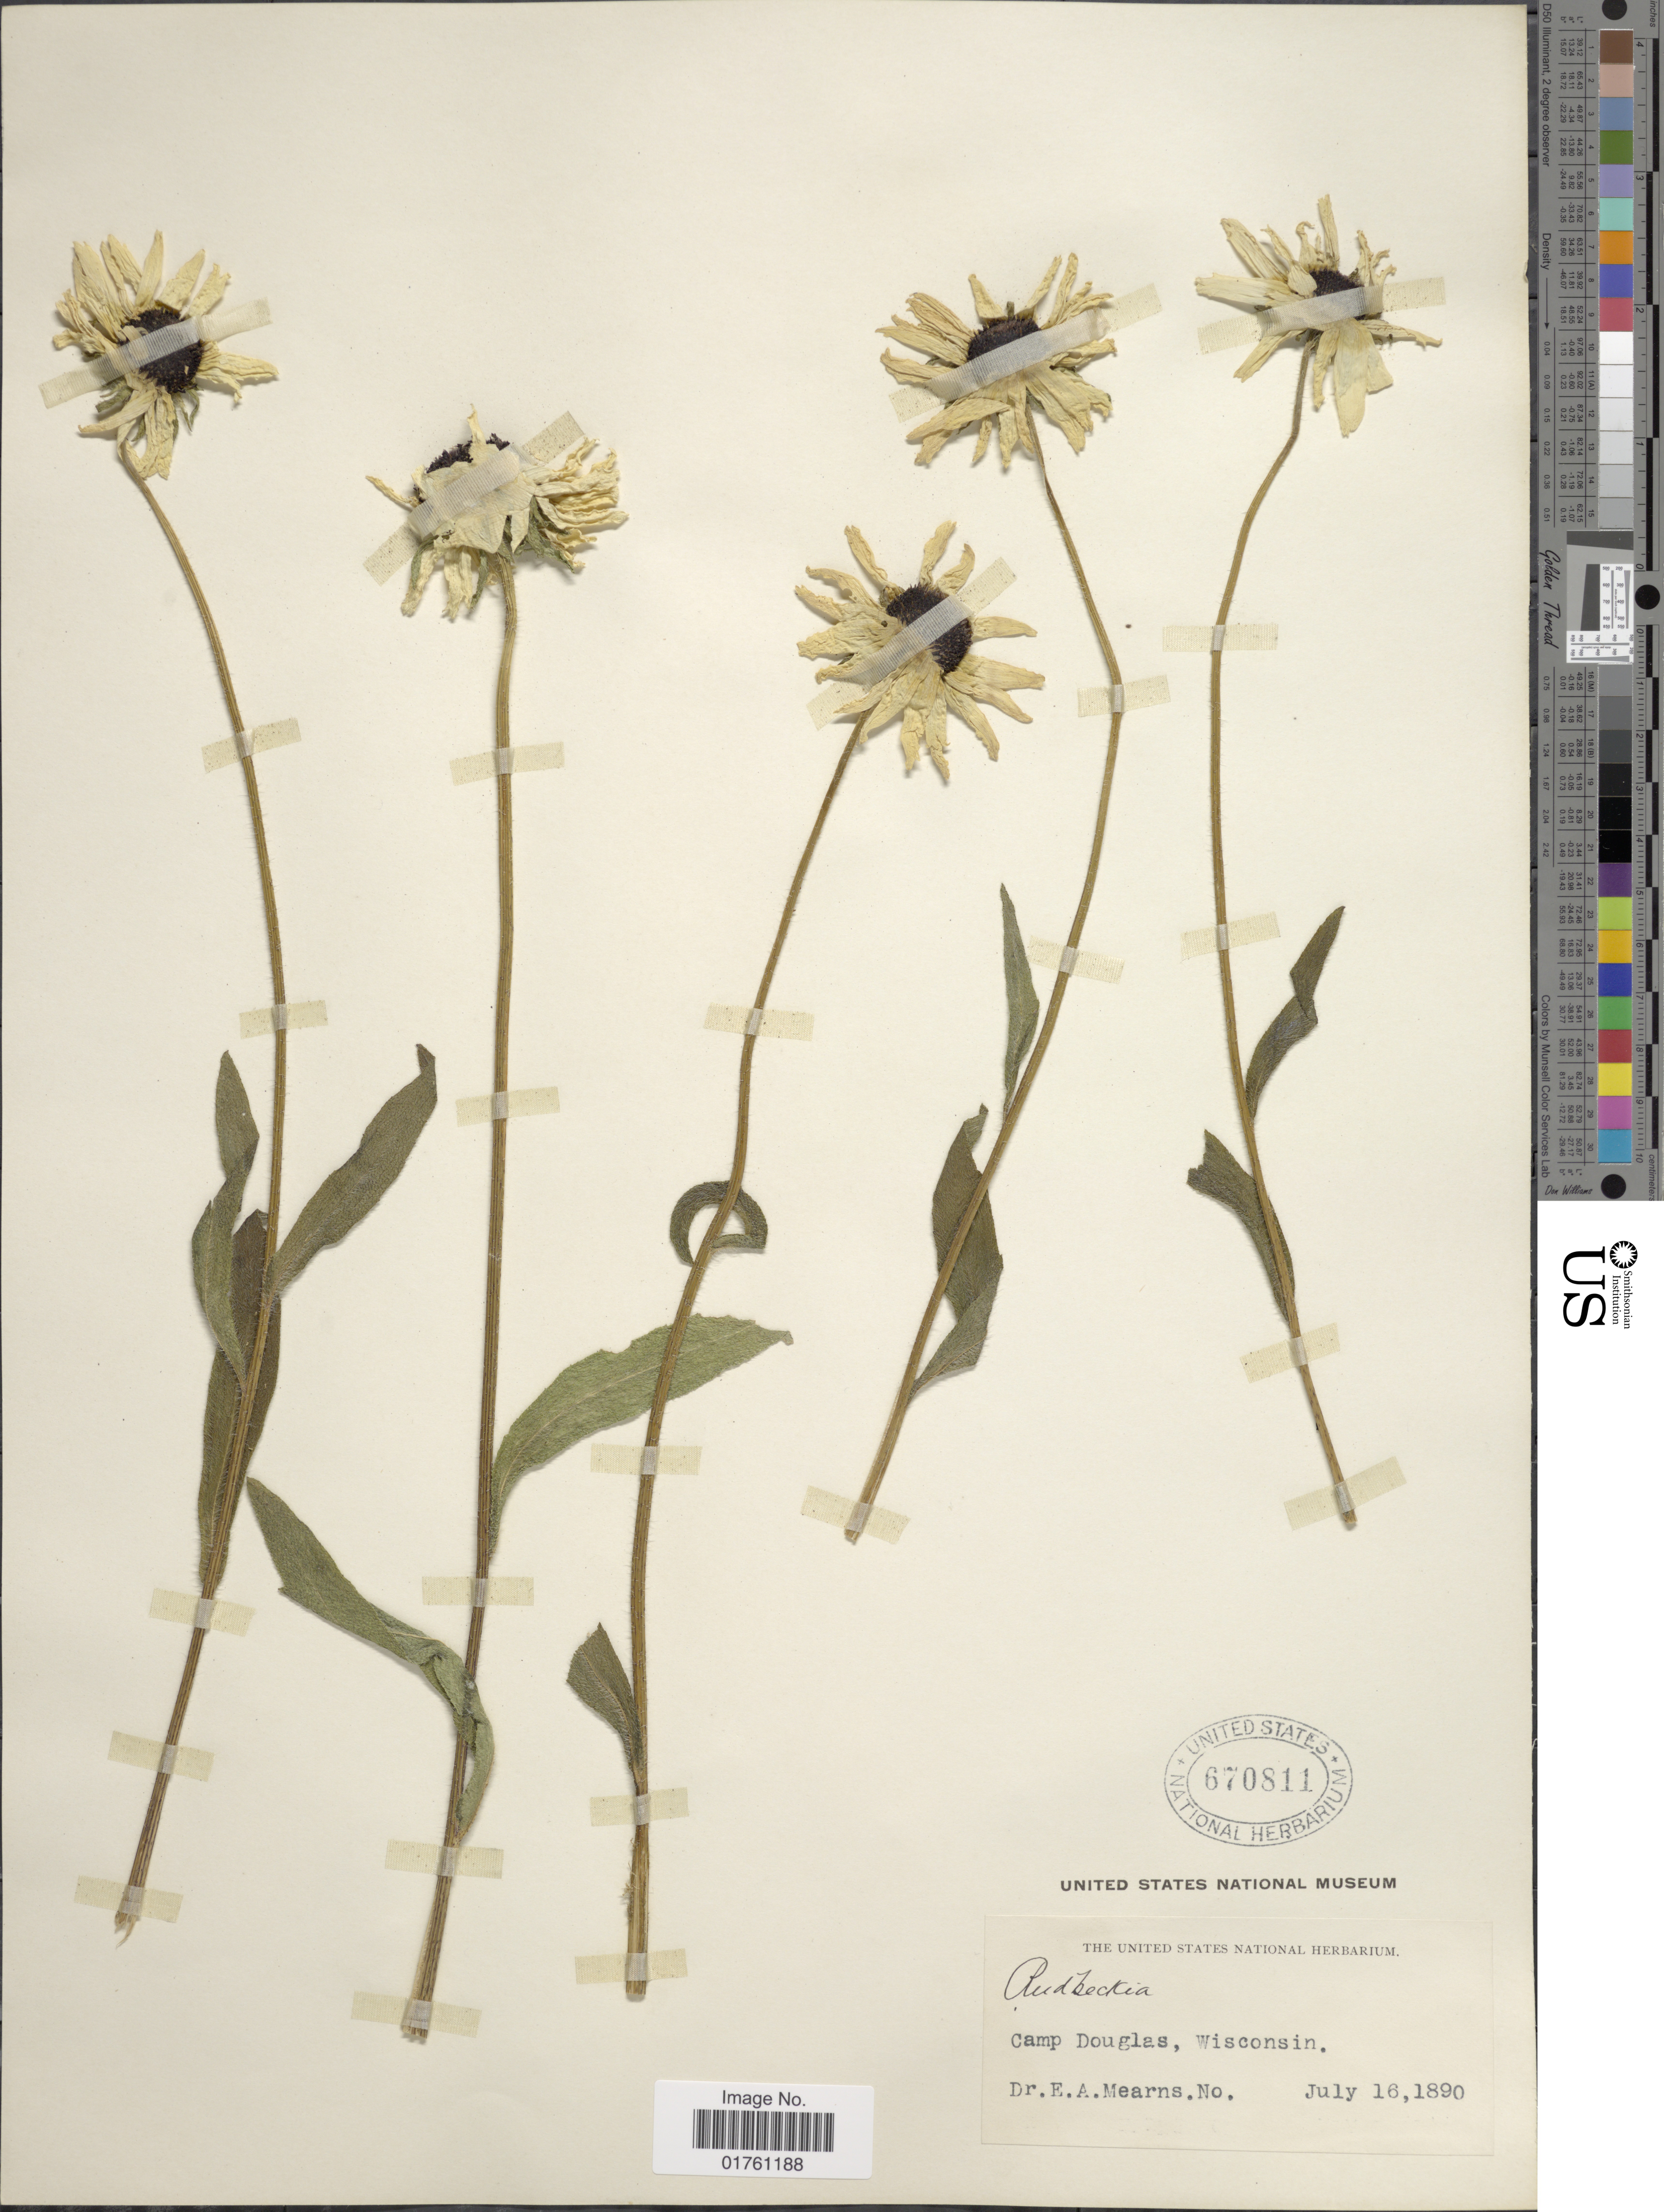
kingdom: Plantae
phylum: Tracheophyta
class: Magnoliopsida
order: Asterales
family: Asteraceae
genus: Rudbeckia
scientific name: Rudbeckia hirta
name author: L.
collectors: E. Mearne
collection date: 1890-07-16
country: United States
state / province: Wisconsin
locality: Camp Douglas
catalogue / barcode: US 670811